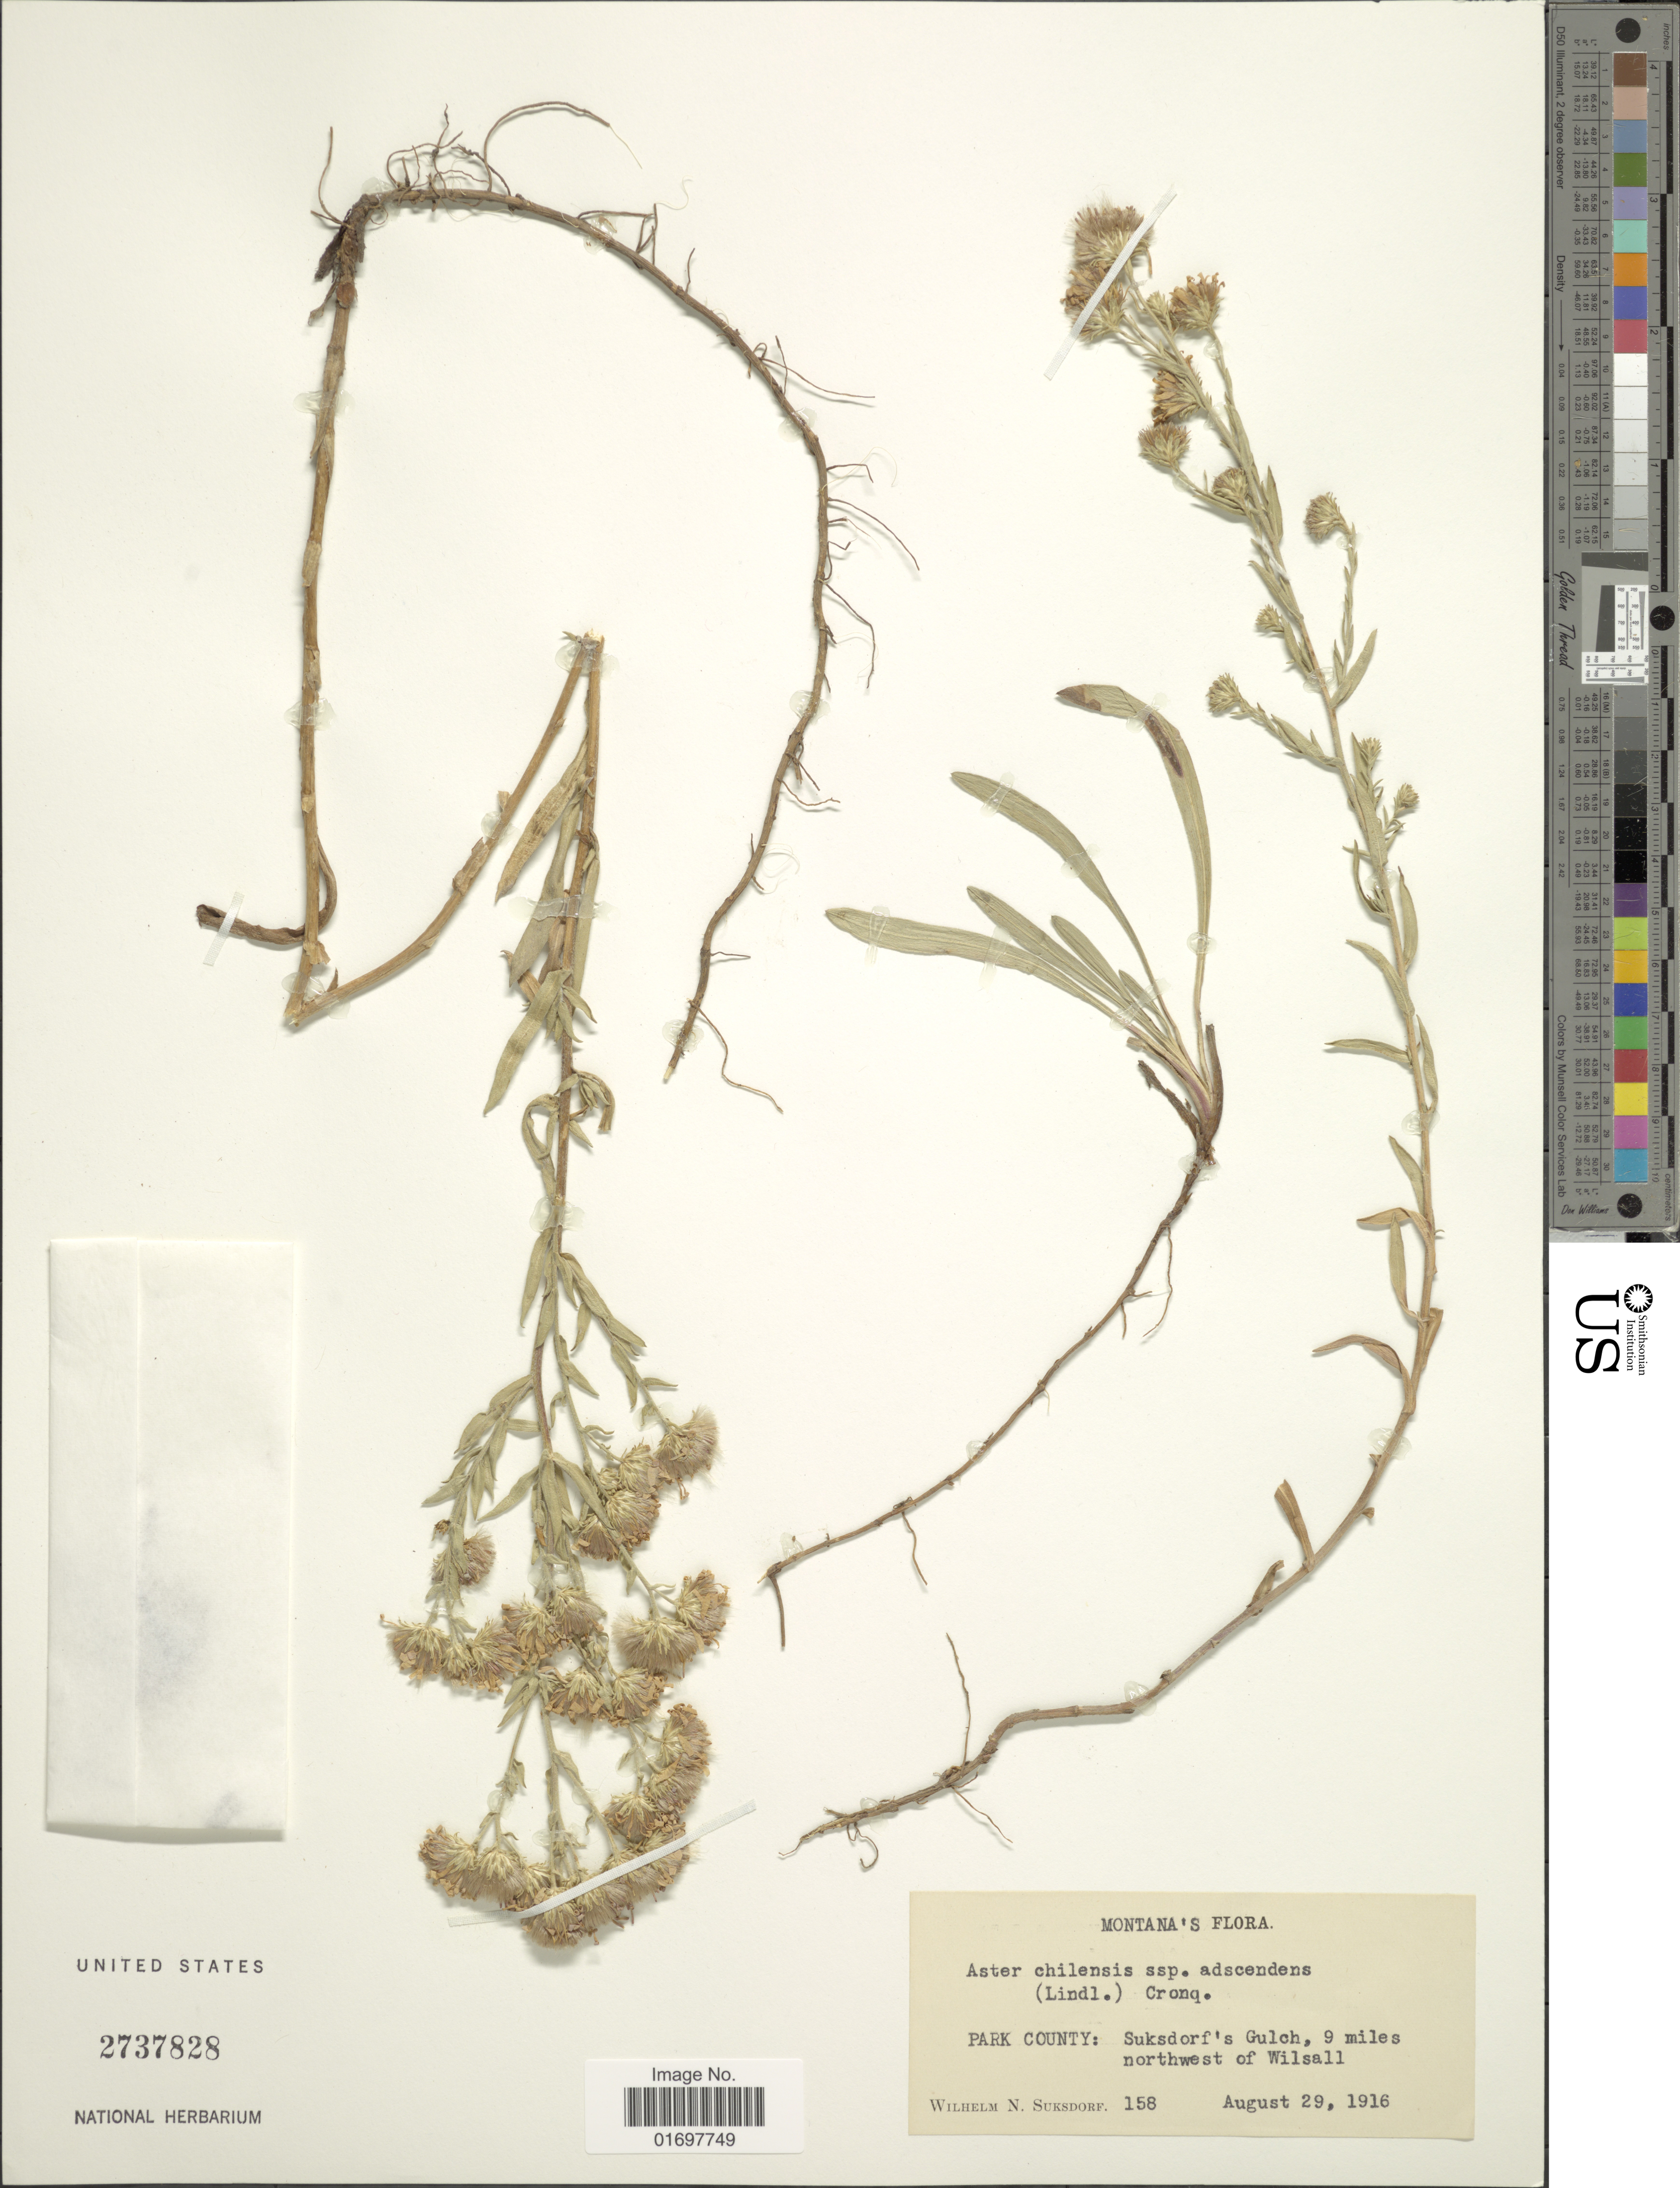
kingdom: Plantae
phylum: Tracheophyta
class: Magnoliopsida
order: Asterales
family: Asteraceae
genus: Symphyotrichum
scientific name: Symphyotrichum chilense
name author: (Nees) G.L. Nesom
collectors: W. N. Suksdorf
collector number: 158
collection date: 1916-08-29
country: United States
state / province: Montana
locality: Park County: Suksdorf's Gulch, 9 miles northwest of Wilsall.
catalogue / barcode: US 2737828